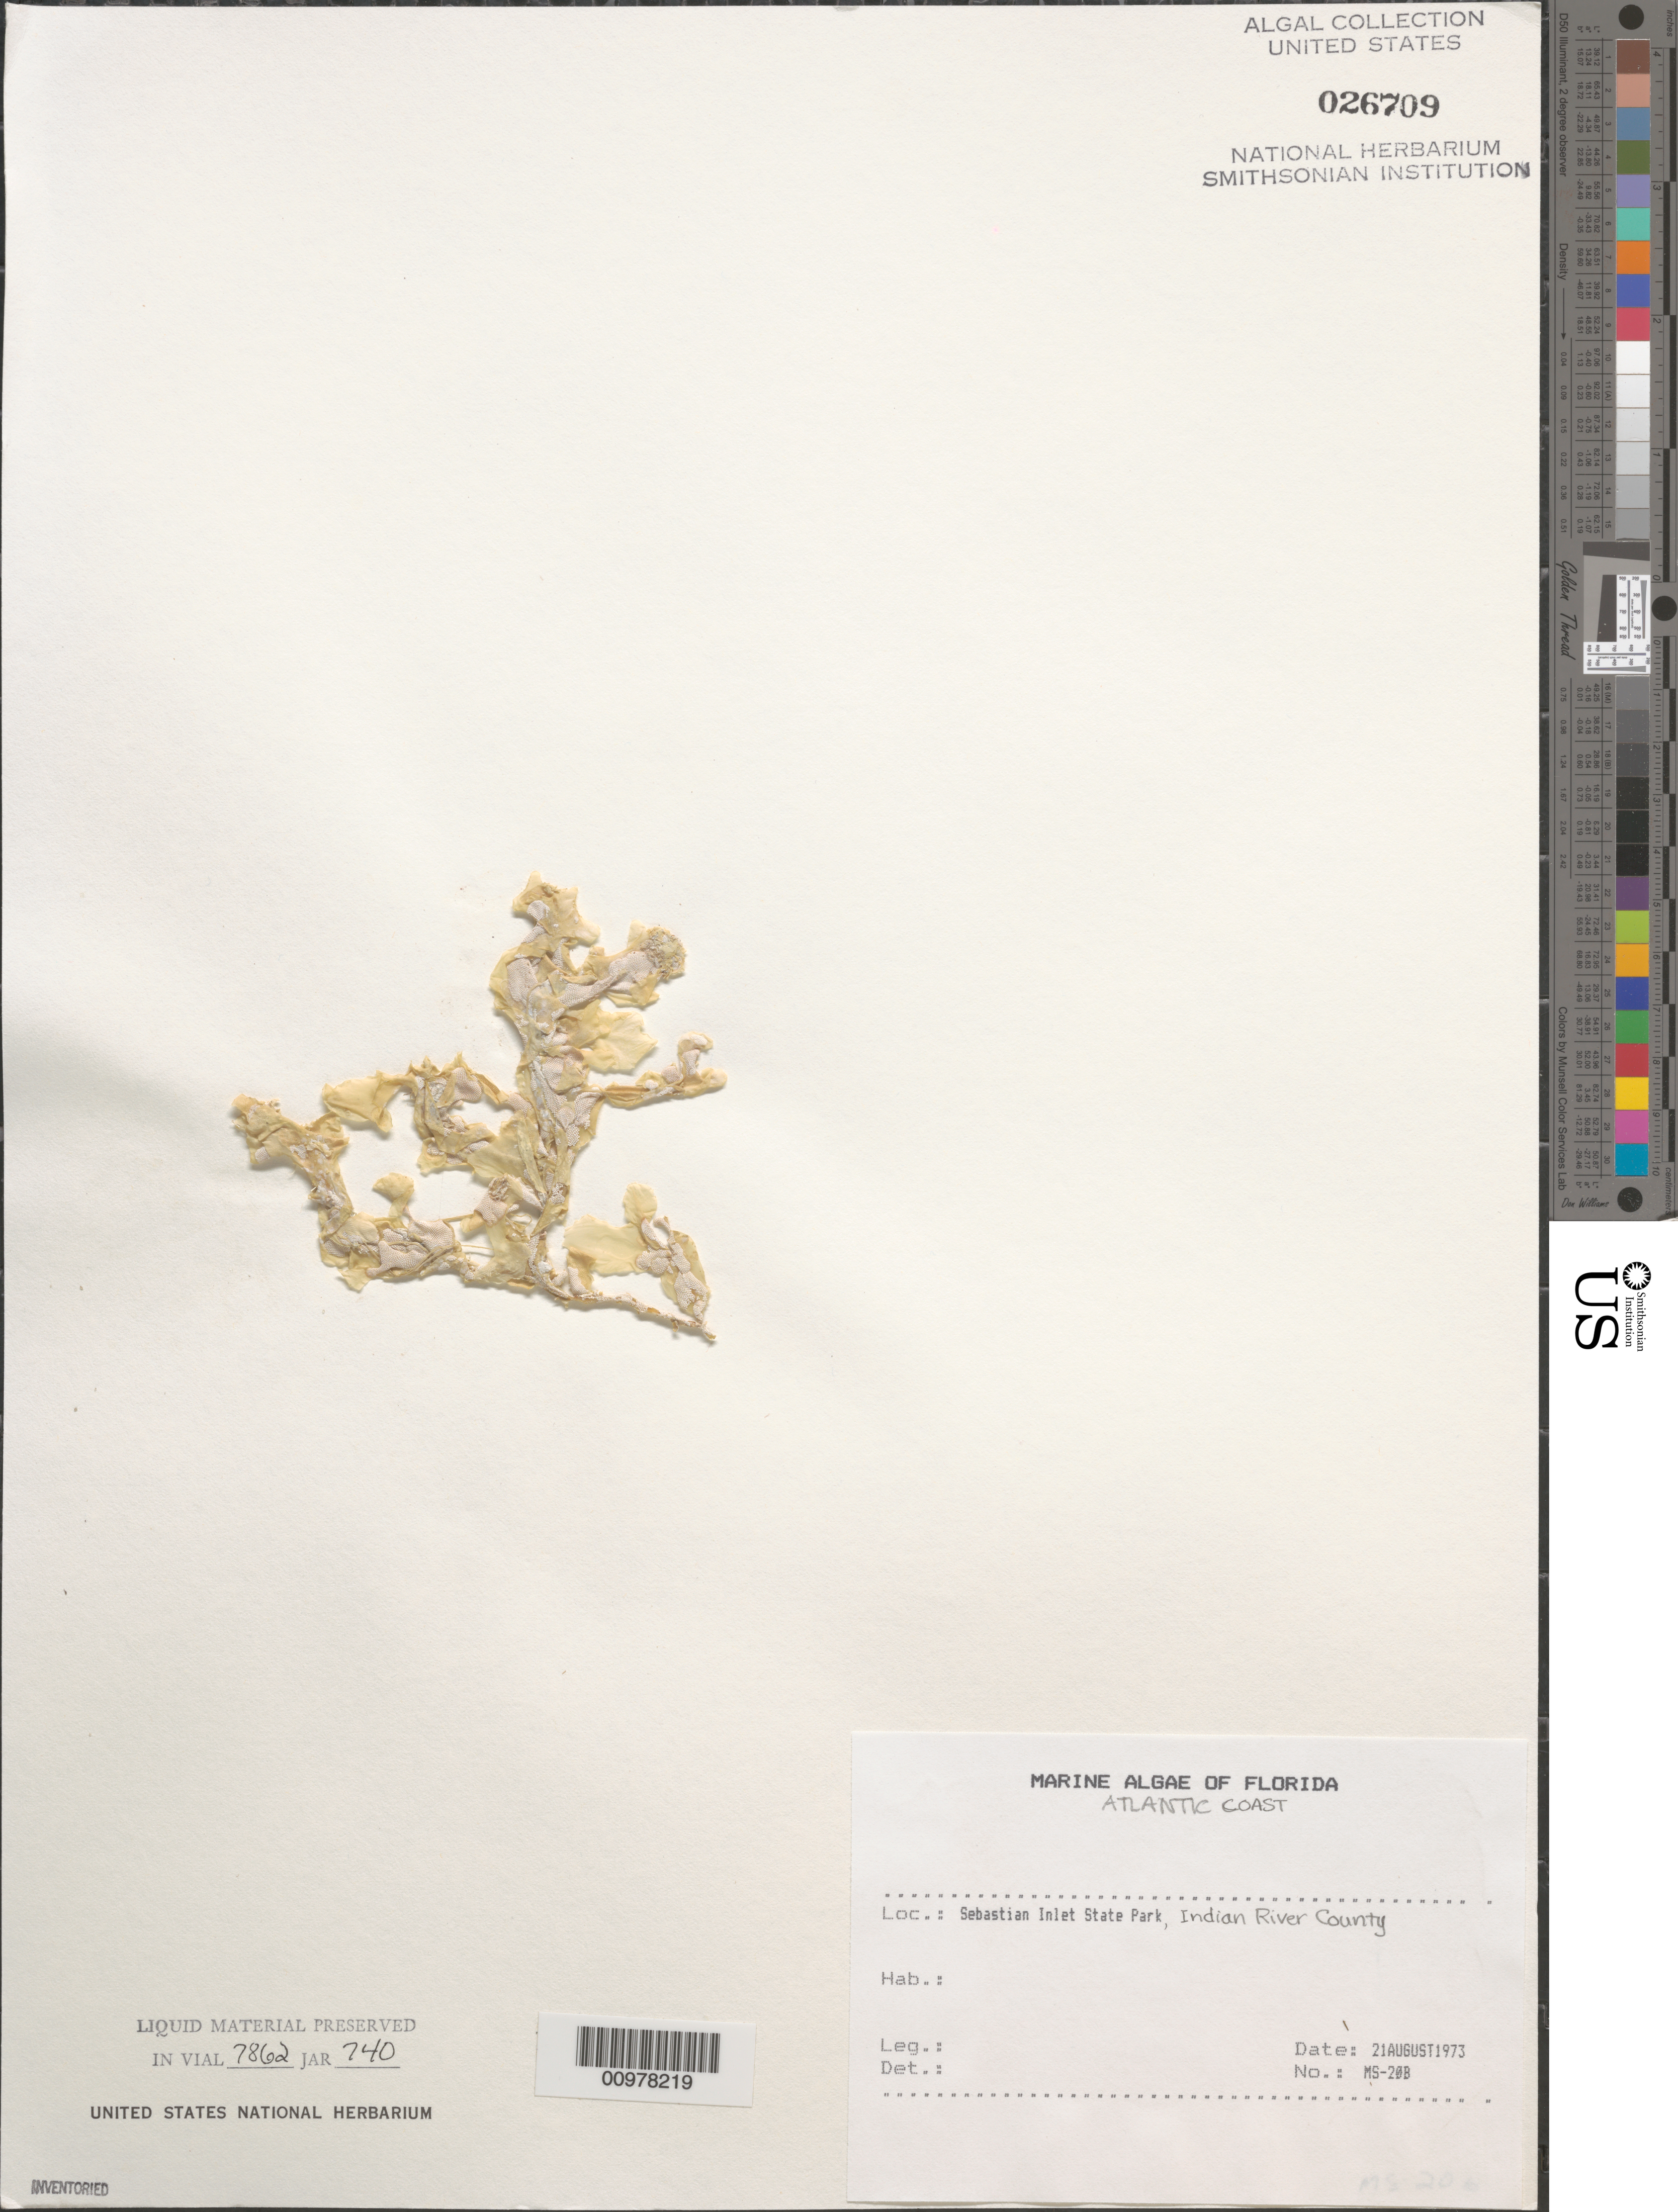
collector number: MS-20b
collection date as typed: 21 Aug 1973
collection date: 1973-08-21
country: United States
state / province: Florida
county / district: Indian River County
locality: Sebastian Inlet State Park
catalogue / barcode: US 26709